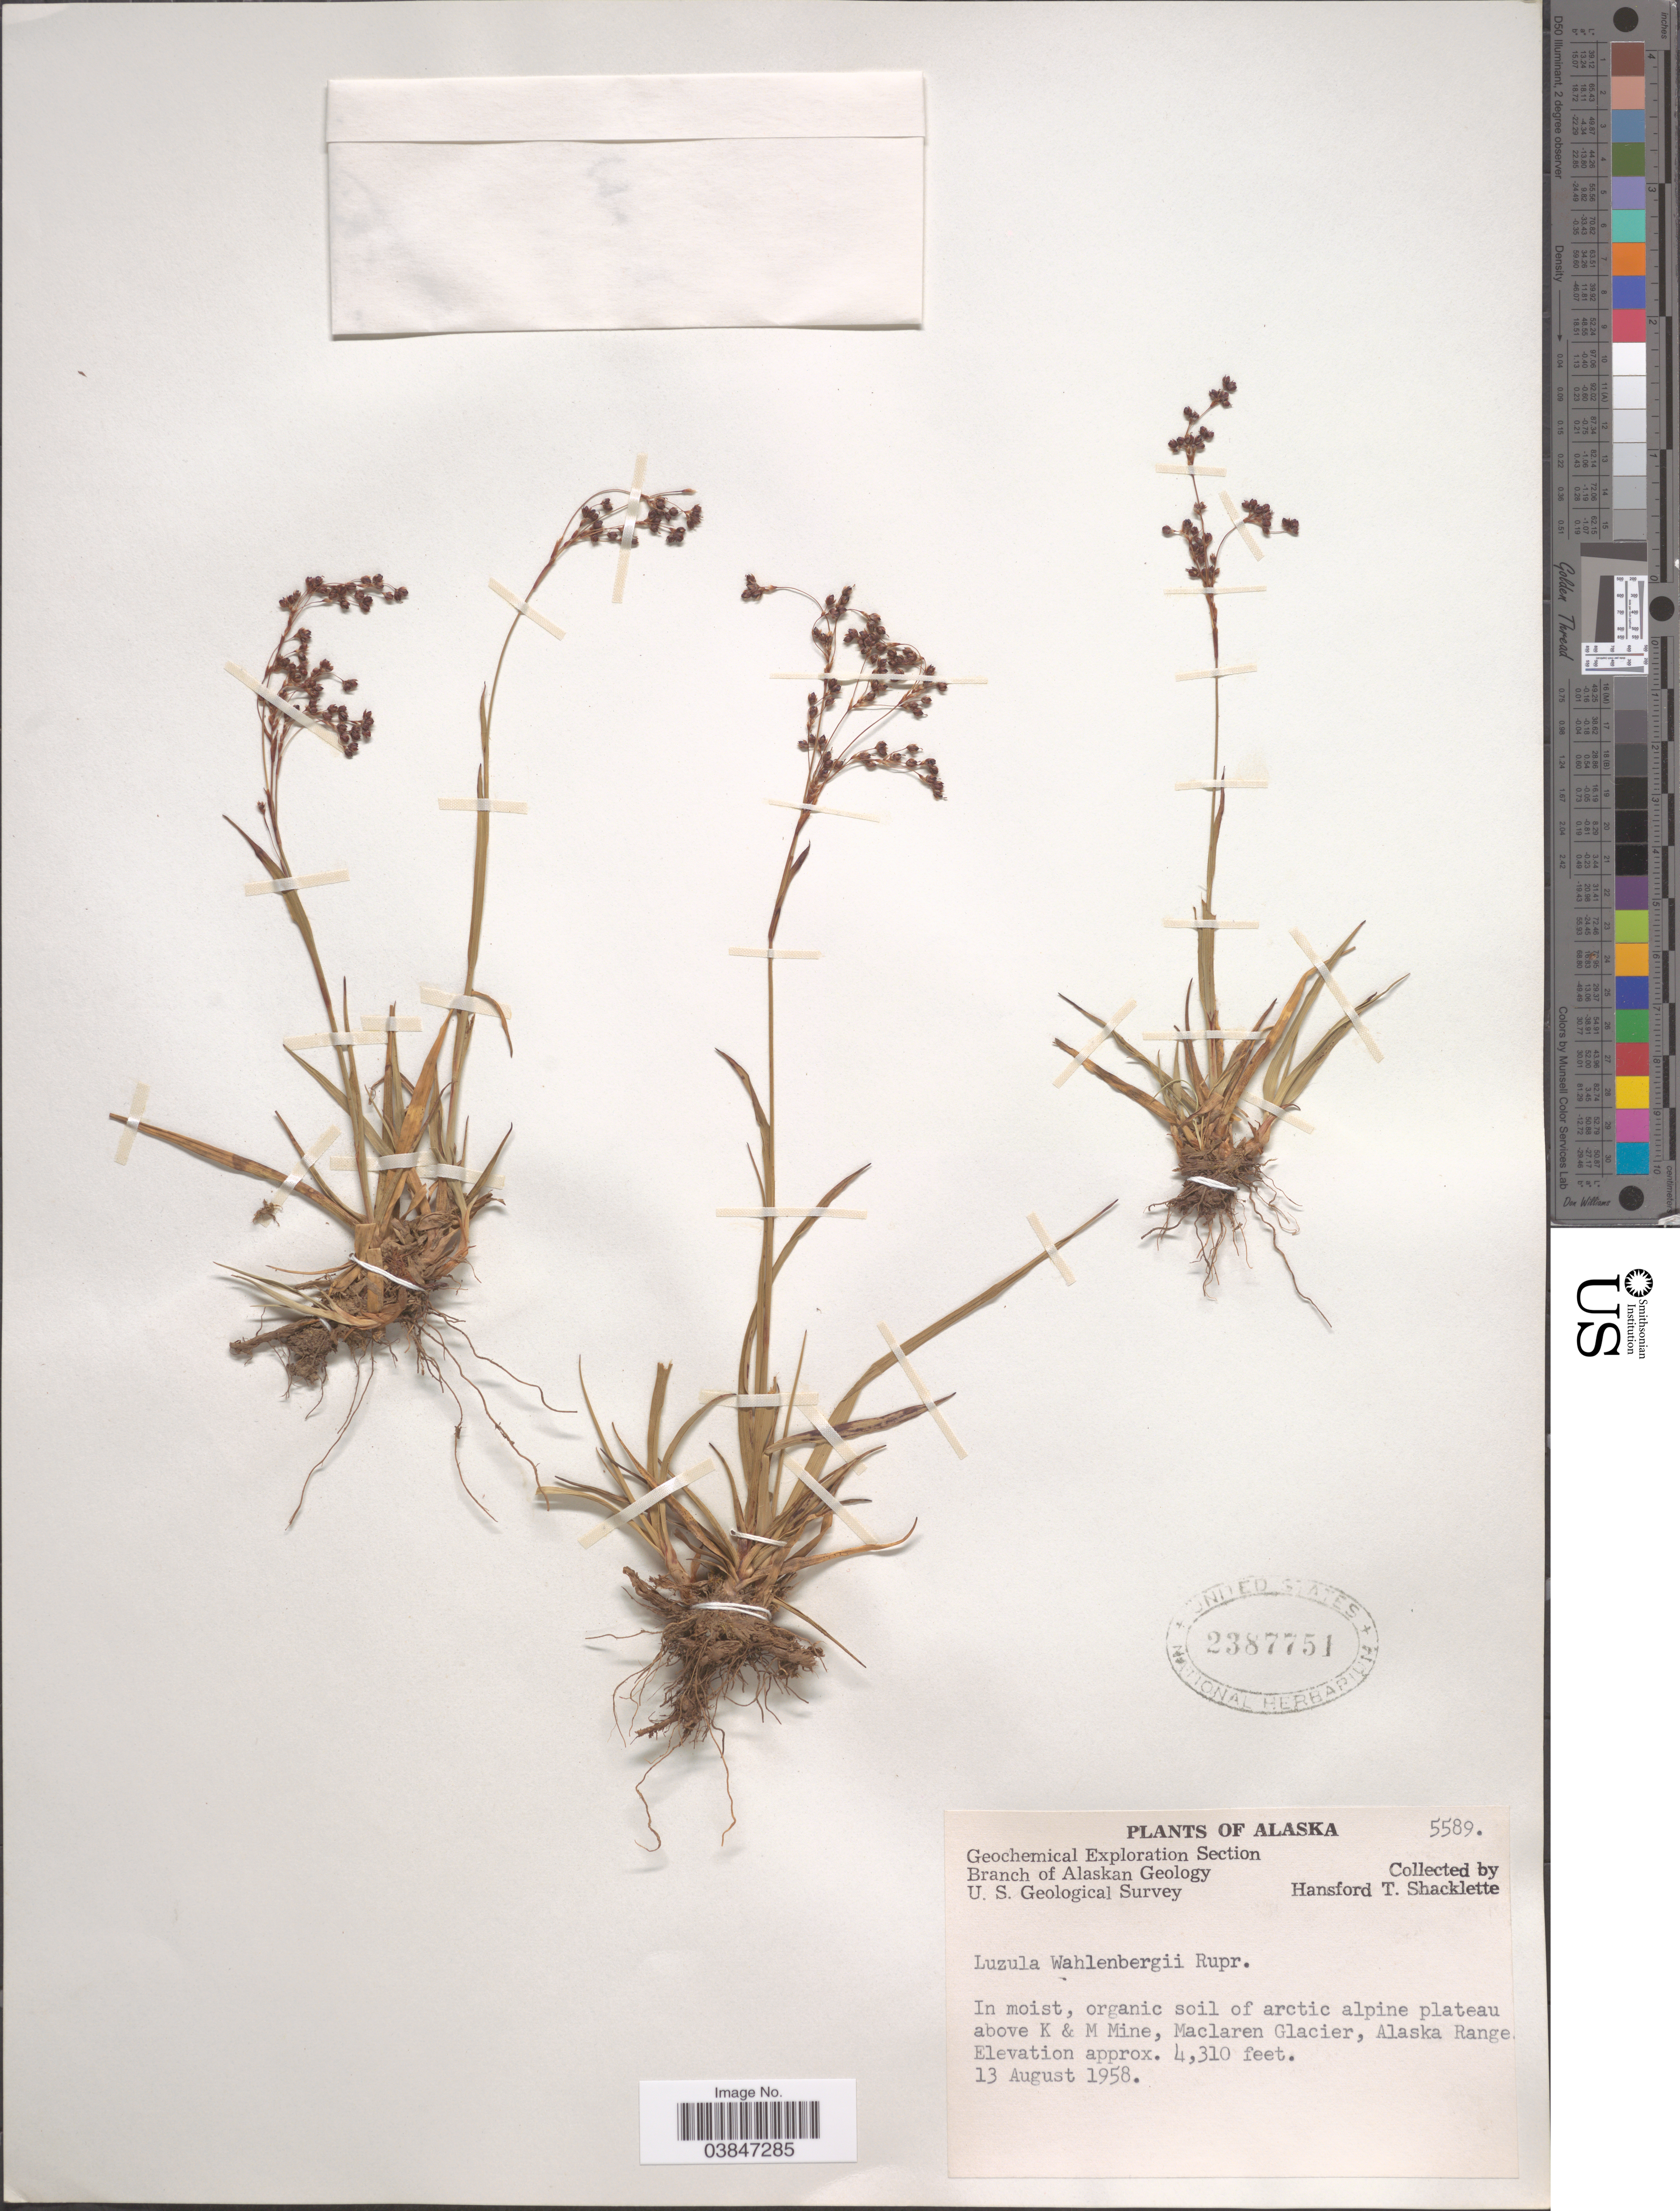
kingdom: Plantae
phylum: Tracheophyta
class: Liliopsida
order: Poales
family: Juncaceae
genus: Luzula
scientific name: Luzula wahlenbergii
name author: Rupr.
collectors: H. Shacklette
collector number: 5589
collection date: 1958-08-13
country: United States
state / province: Alaska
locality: In moist, organic soil of arctic alpine plateau above K & M Mine, Maclaren Glacier, Alaska Range.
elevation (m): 1314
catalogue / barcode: US 2387751